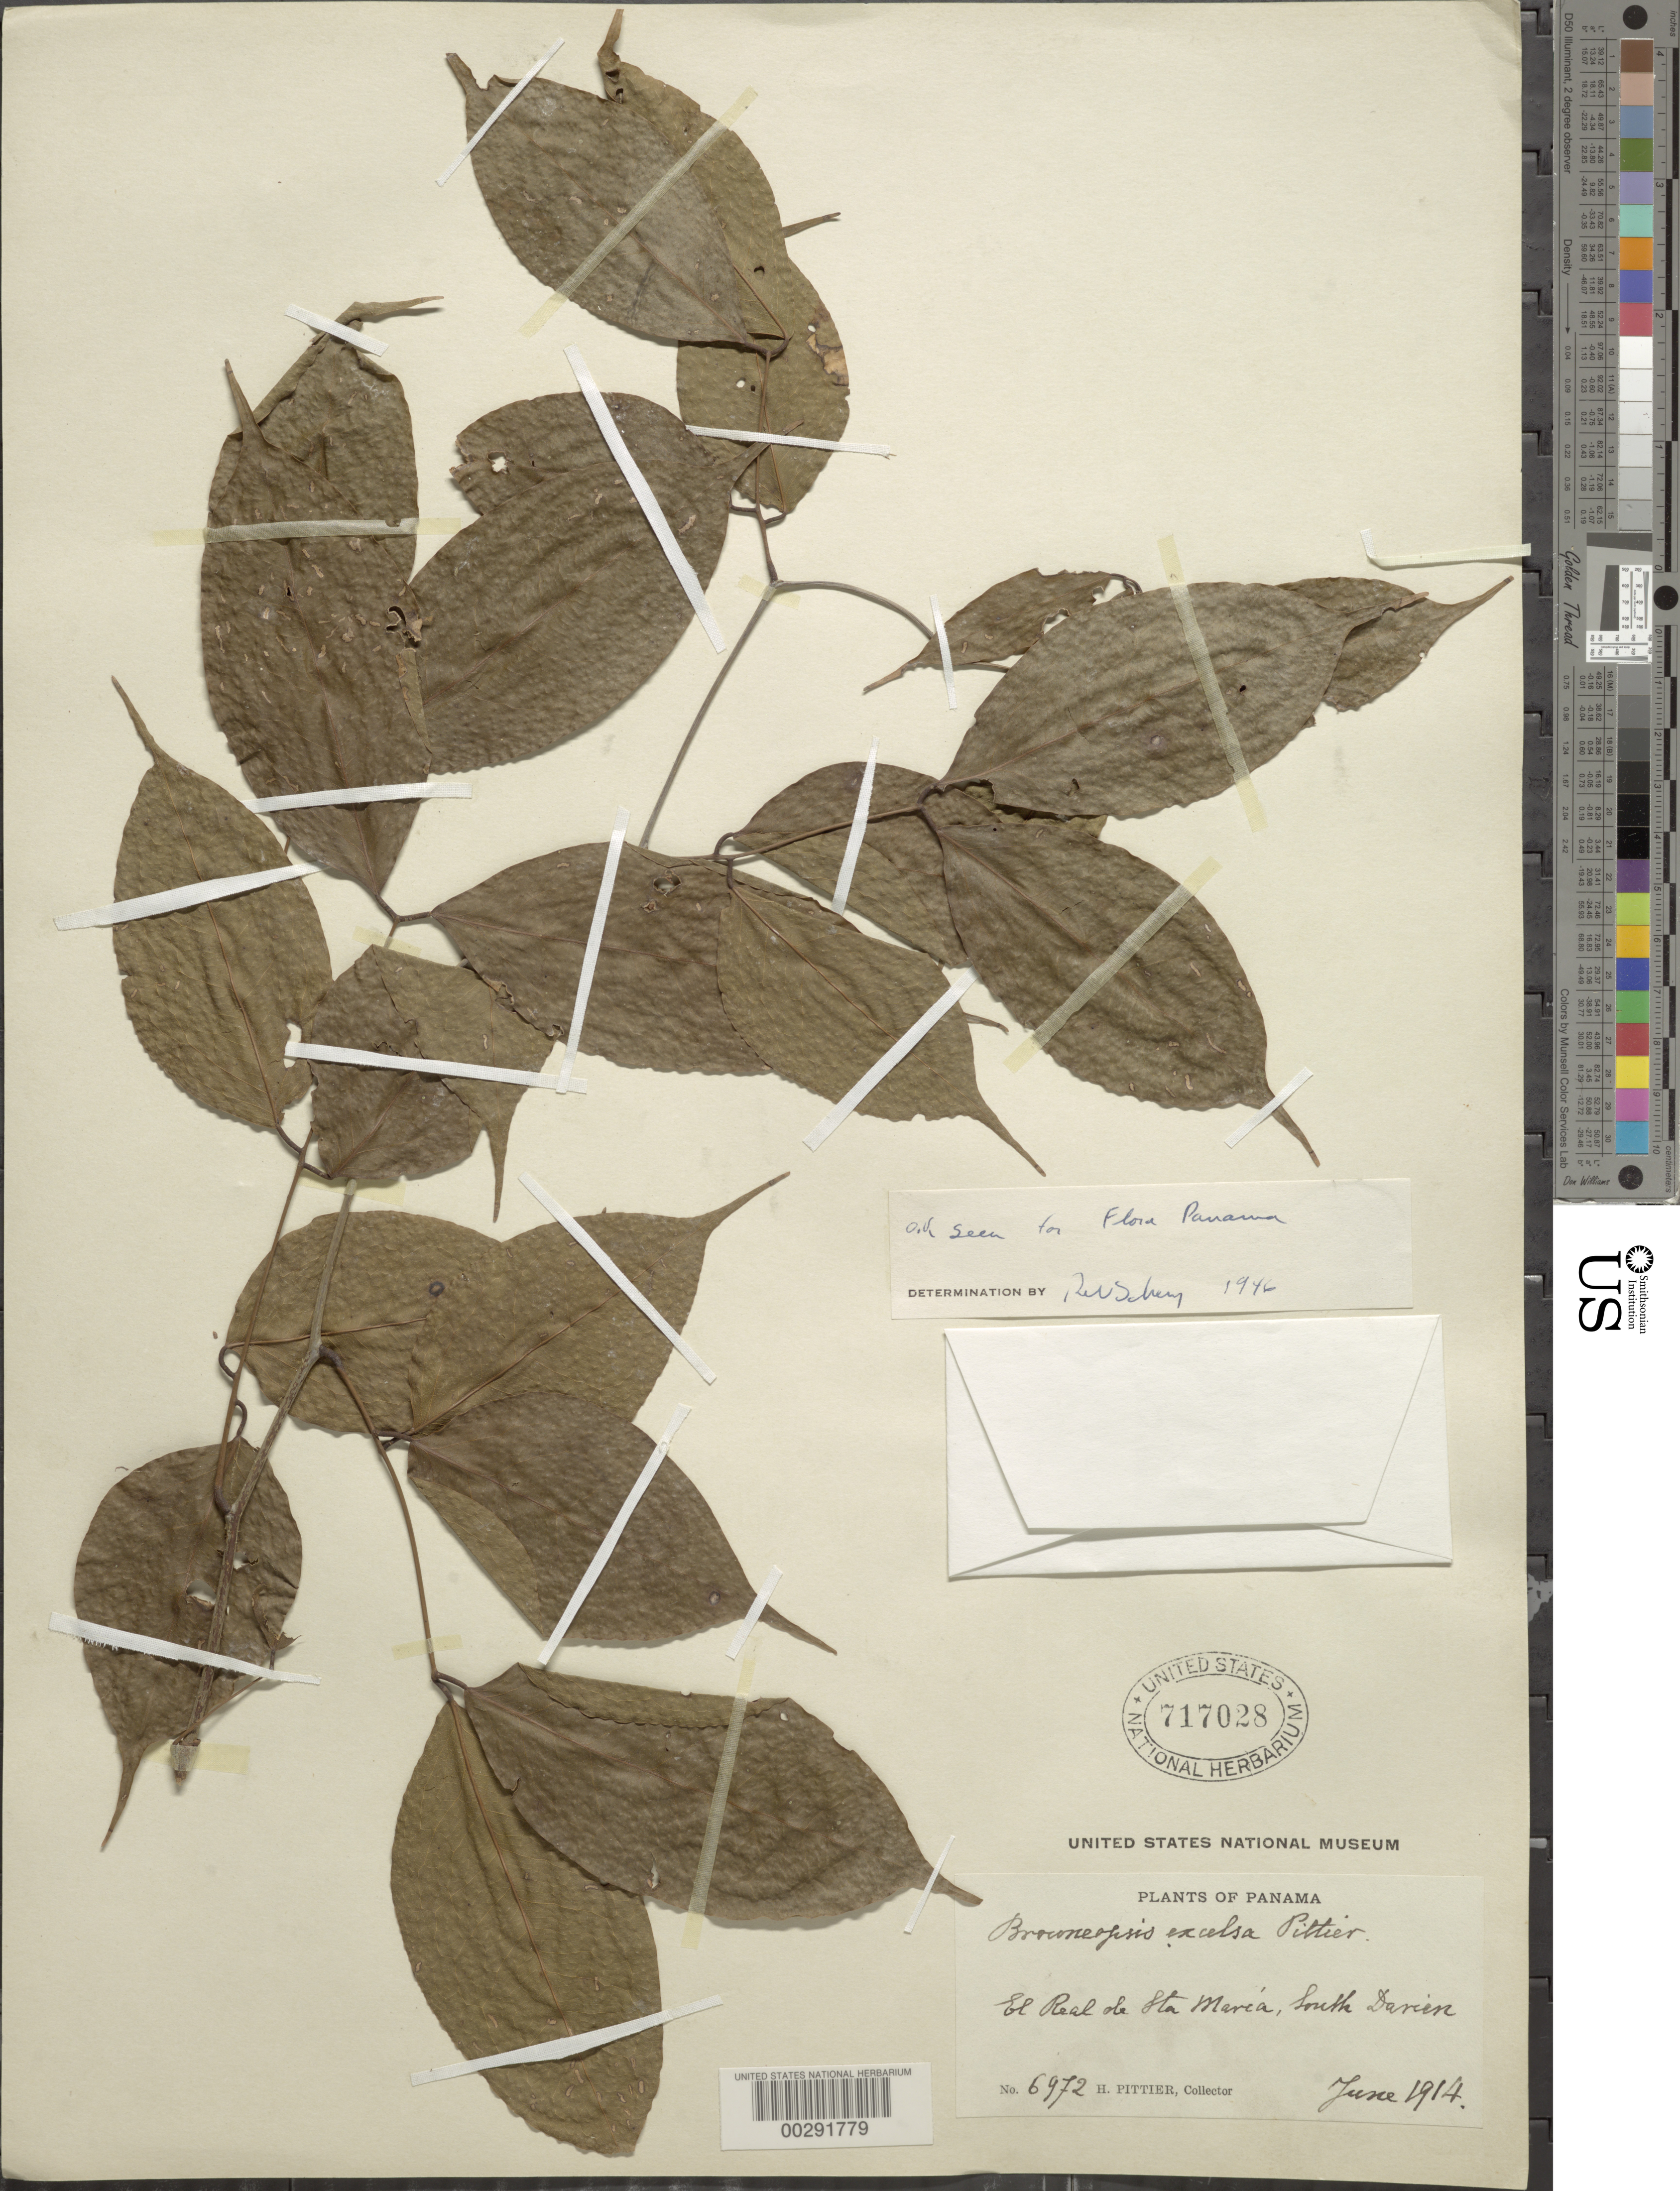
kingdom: Plantae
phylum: Tracheophyta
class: Magnoliopsida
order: Fabales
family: Fabaceae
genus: Browneopsis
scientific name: Browneopsis excelsa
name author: Pittier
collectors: H. F. Pittier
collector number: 6972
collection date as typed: Jun 1914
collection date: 1914-06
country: Panama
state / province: Darién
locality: El Real de Santa Maria, S Darien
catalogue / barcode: US 717028